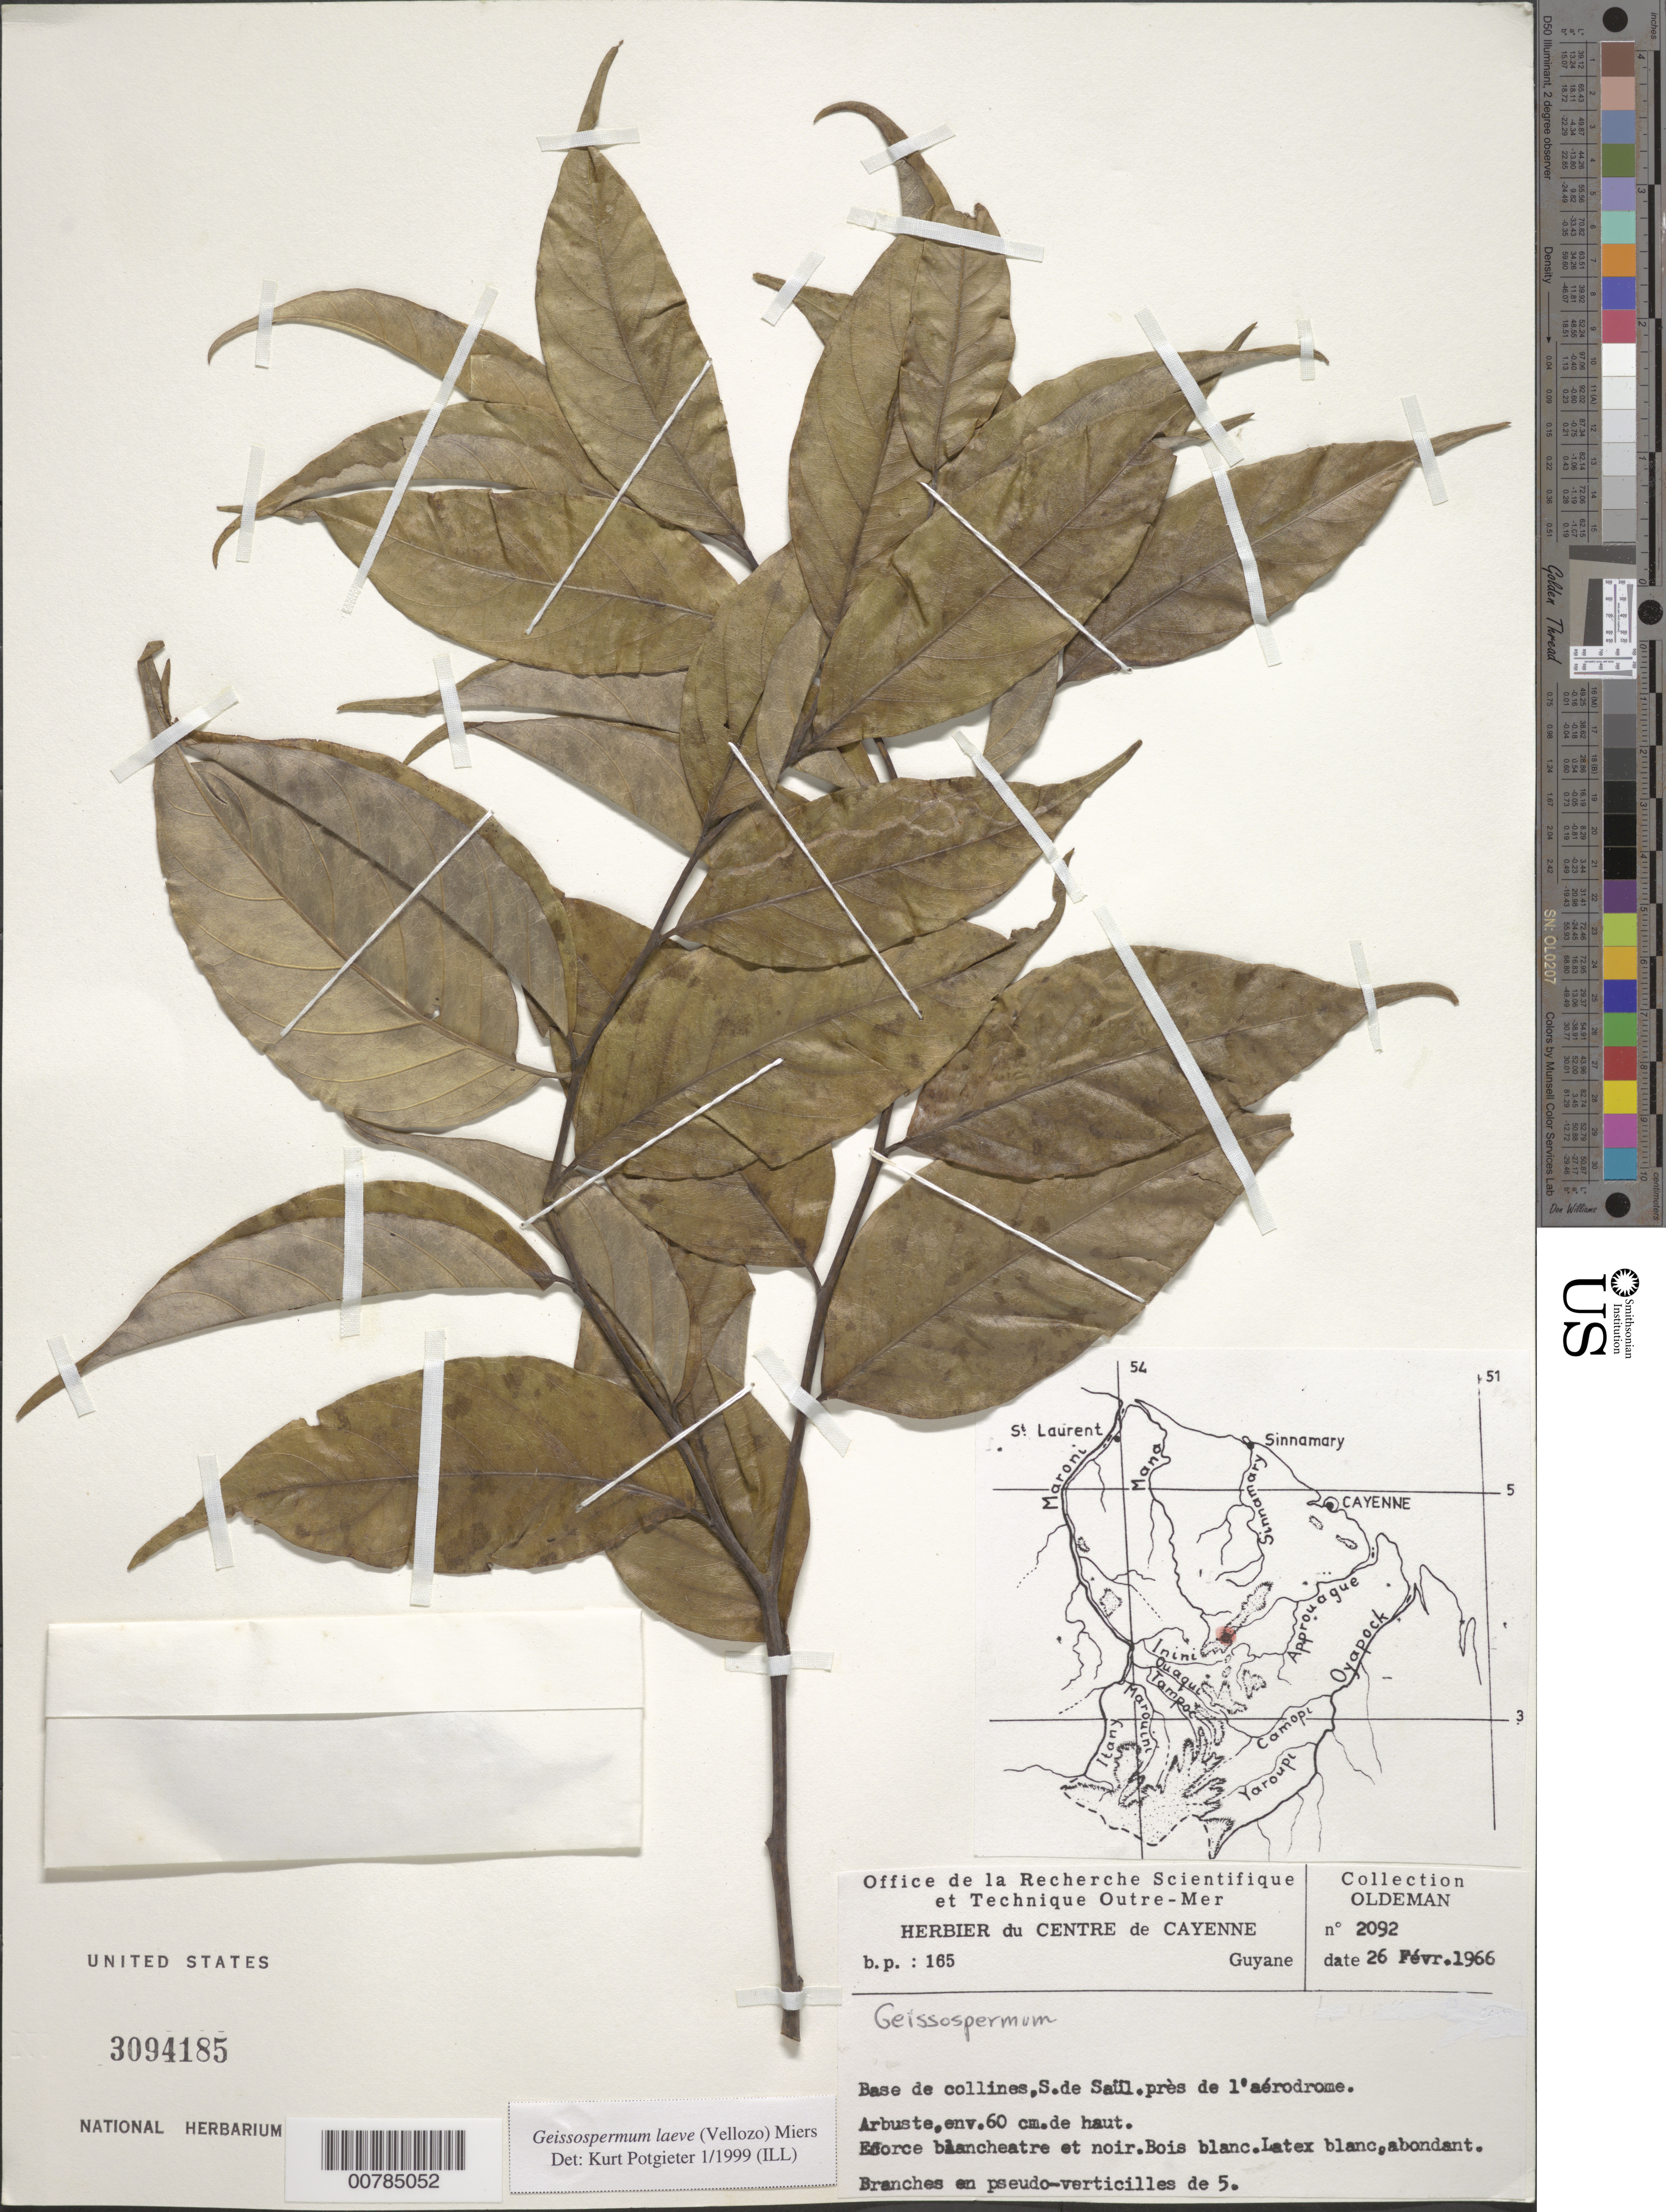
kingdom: Plantae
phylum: Tracheophyta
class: Magnoliopsida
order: Gentianales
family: Apocynaceae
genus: Geissospermum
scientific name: Geissospermum laeve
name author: (Thunb.) Miers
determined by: Potgieter, K.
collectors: R. Oldeman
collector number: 2092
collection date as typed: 26-Feb-66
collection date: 1966-02-26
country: French Guiana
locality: Saül, route de l'aérodrome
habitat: Base de collines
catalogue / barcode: US 3094185